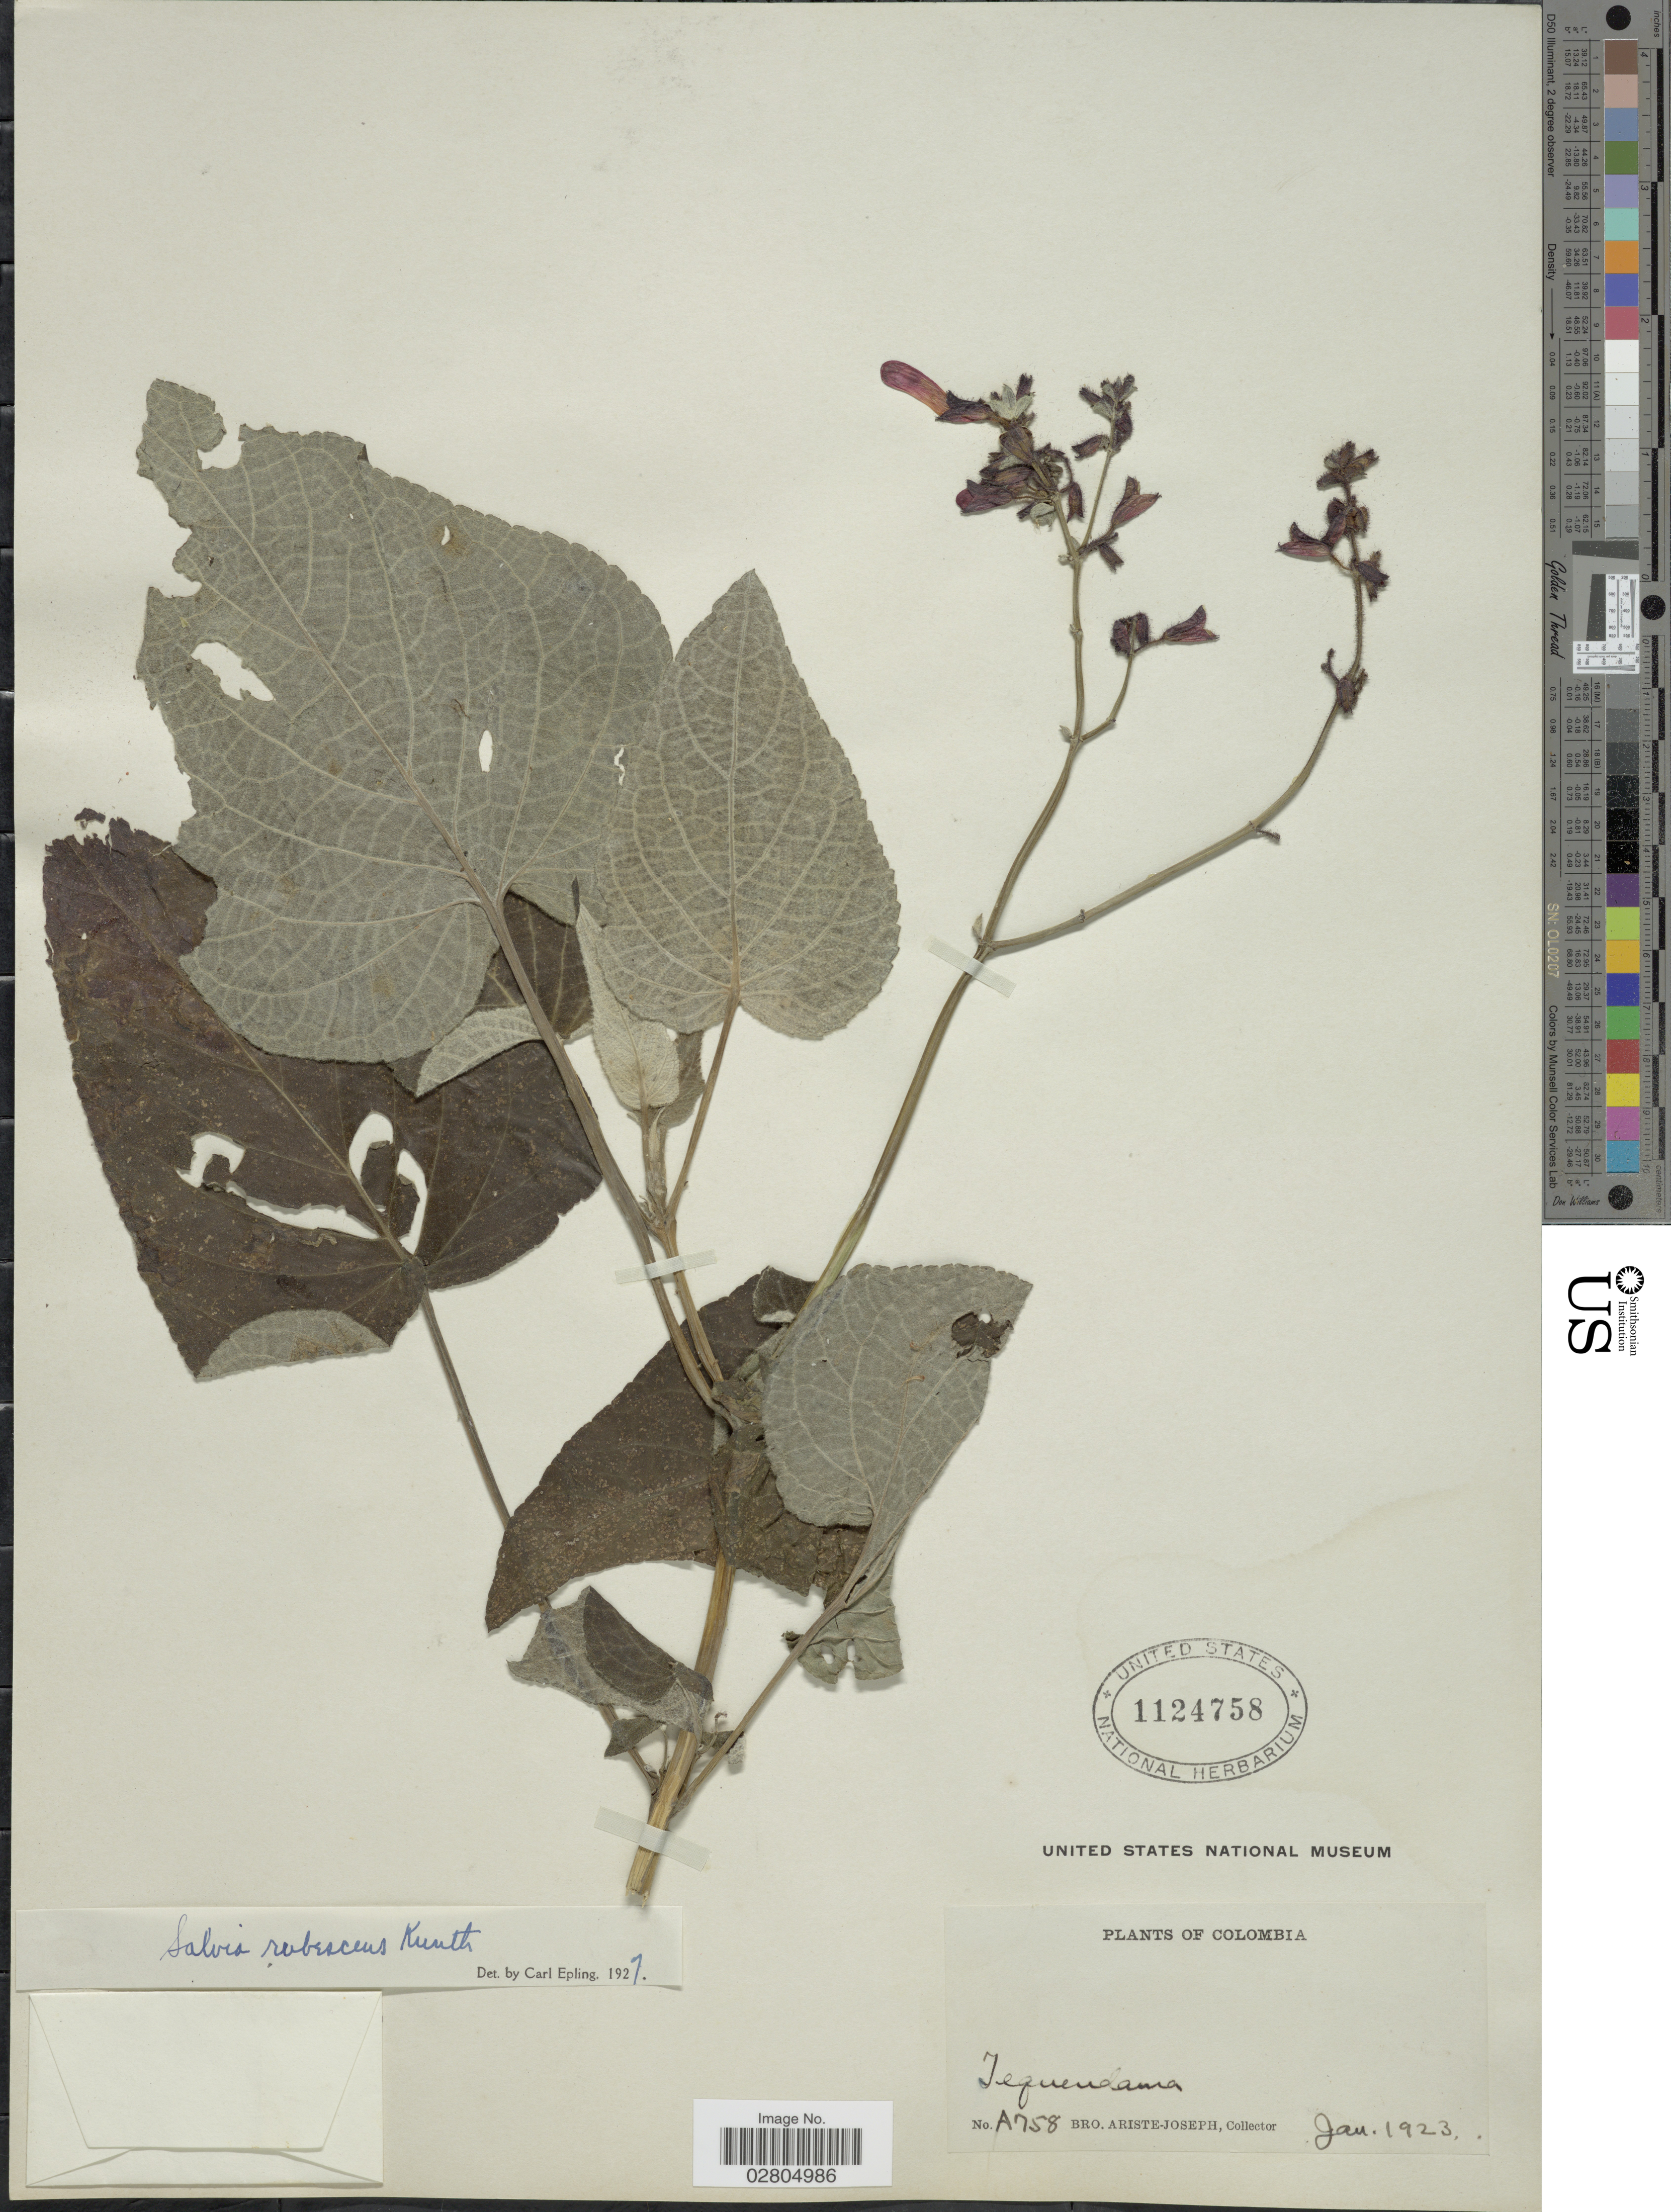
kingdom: Plantae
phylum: Tracheophyta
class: Magnoliopsida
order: Lamiales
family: Lamiaceae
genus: Salvia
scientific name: Salvia rubescens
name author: Kunth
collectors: Bro. Ariste-Joseph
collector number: A758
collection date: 1923-01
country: Colombia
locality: Tequendama.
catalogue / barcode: US 1124758